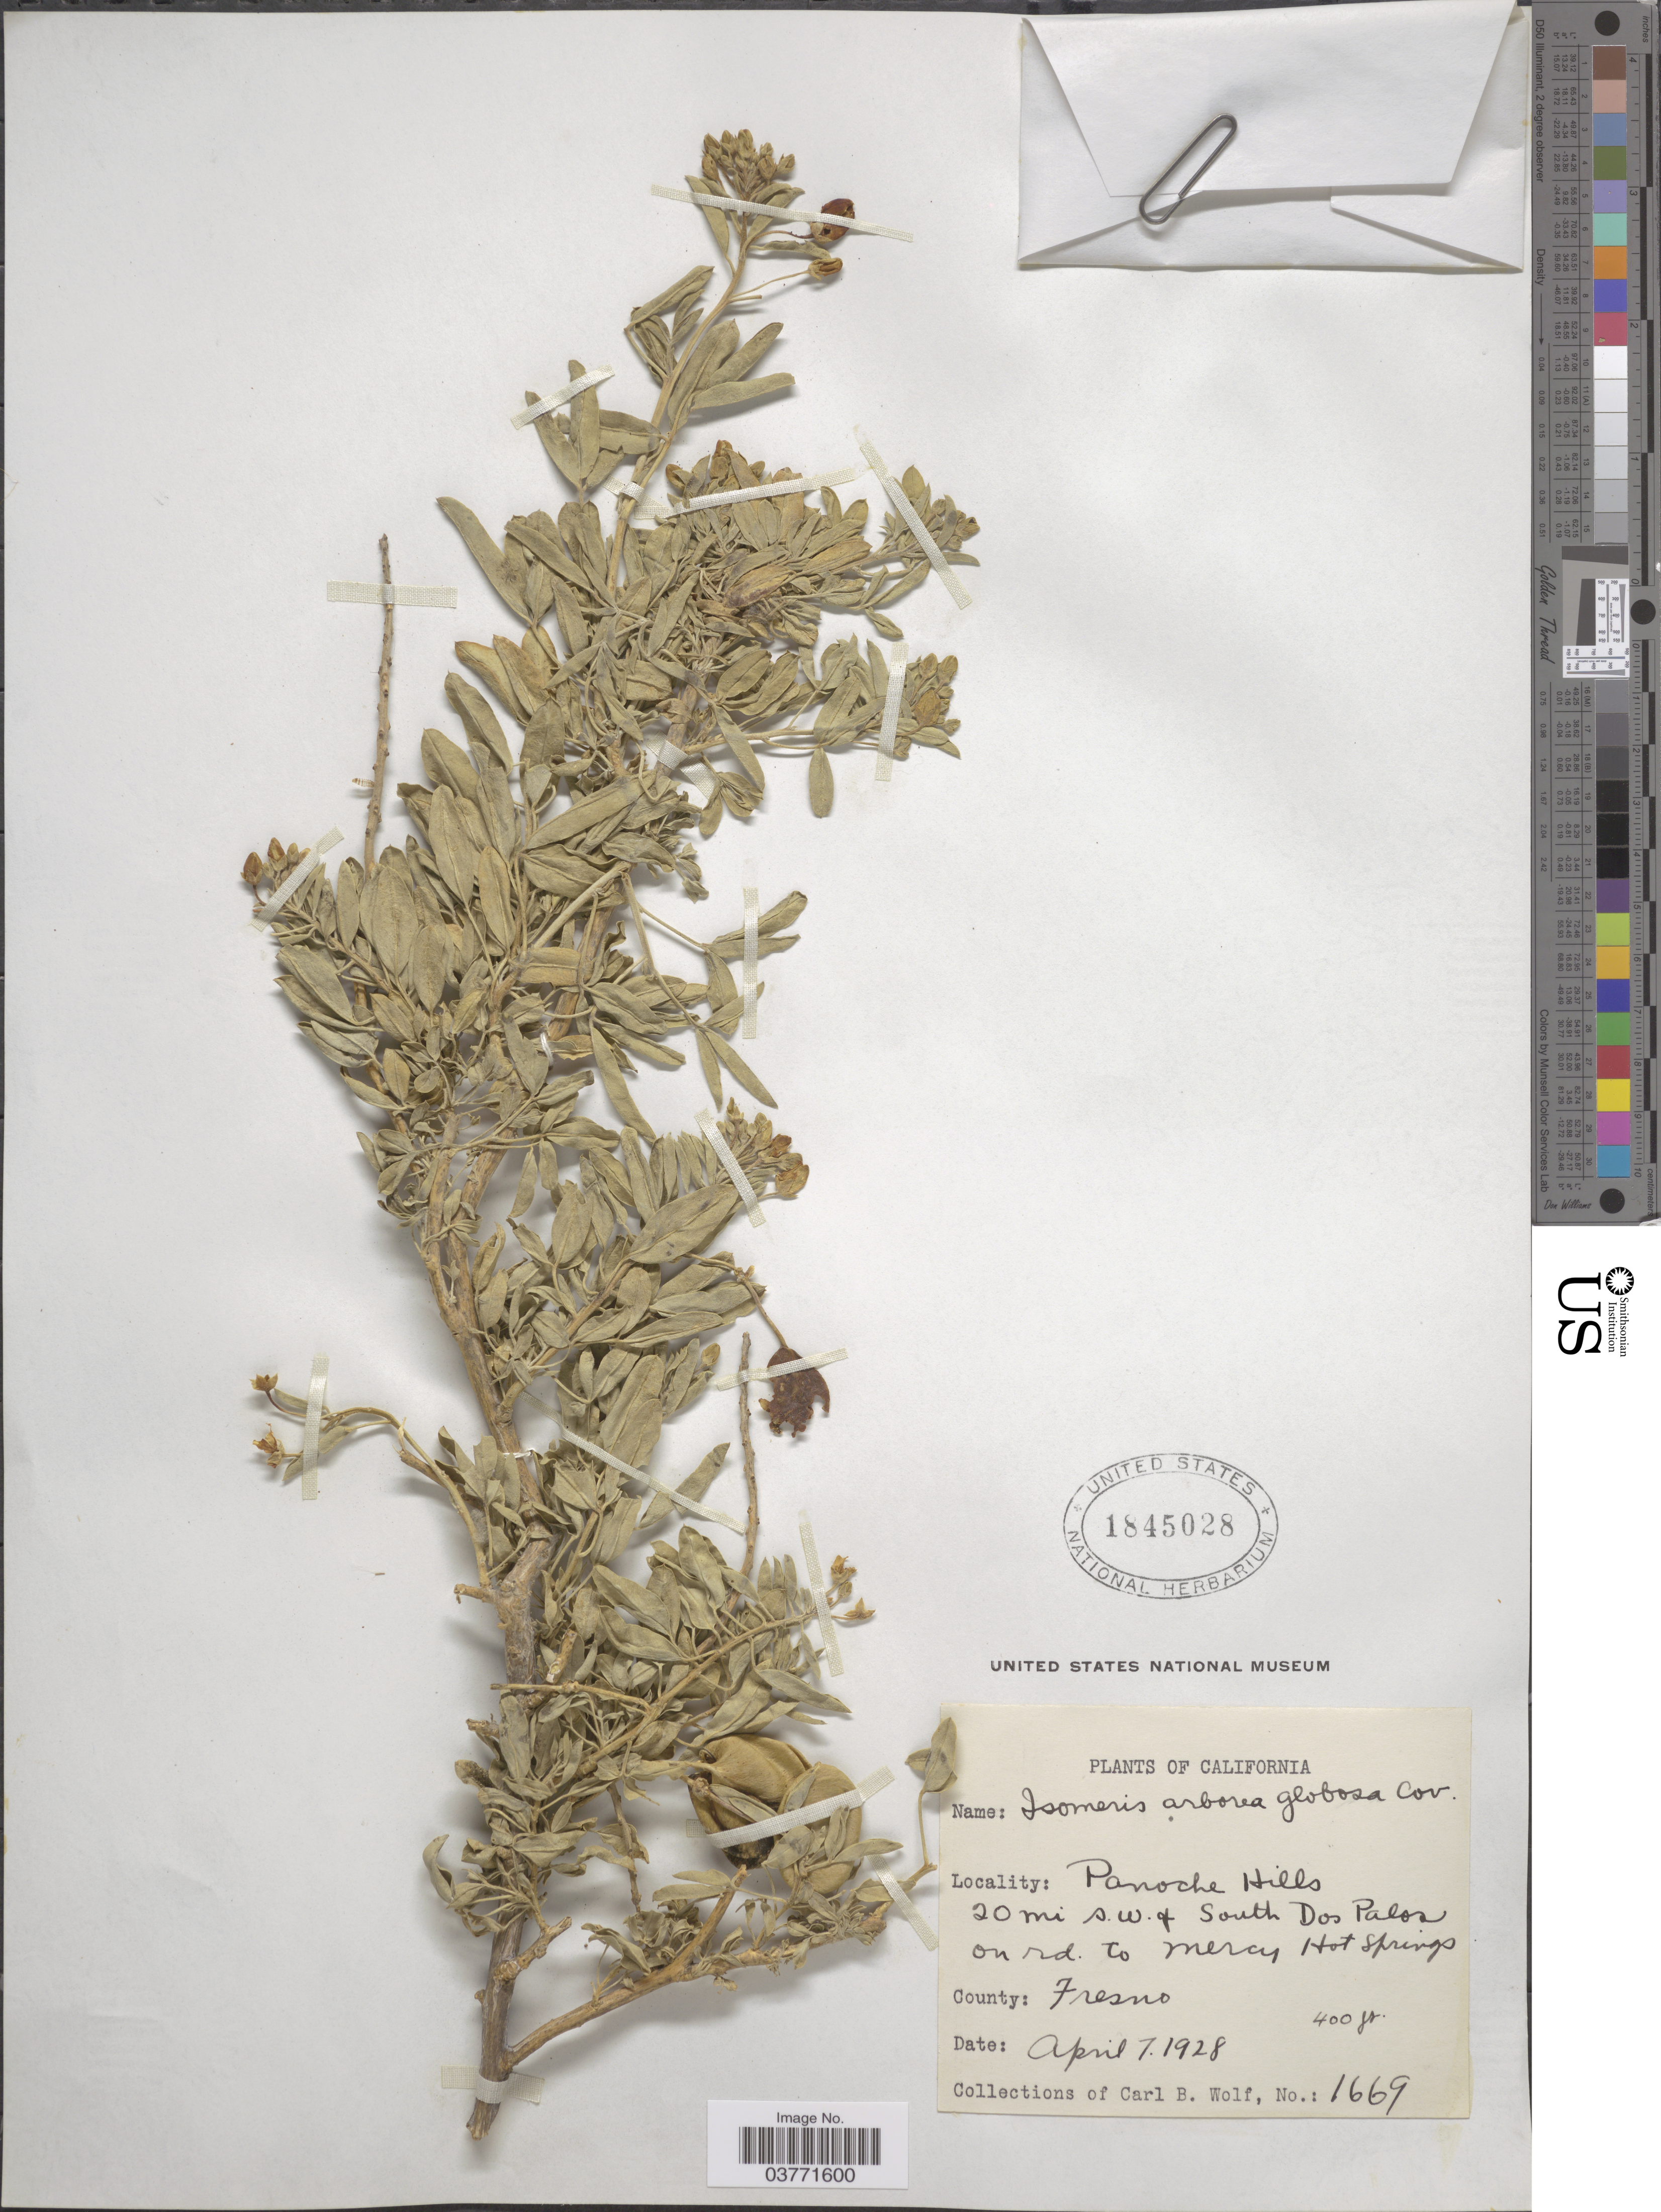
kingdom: Plantae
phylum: Tracheophyta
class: Magnoliopsida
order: Brassicales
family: Cleomaceae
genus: Cleomella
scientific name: Cleomella arborea var. globosa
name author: (Coville) Roalson & J.C. Hall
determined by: Strong, Mark T., (BOT), Smithsonian Institution - National Museum of Natural History (UNITED STATES)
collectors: C. B. Wolf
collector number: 1669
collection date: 1928-04-07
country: United States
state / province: California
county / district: Fresno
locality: Panoche Hills 20 mi s.w. of South Dos Palos on rd. to Mercy Hot Springs. County: Fresno.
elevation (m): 122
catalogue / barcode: US 1845028